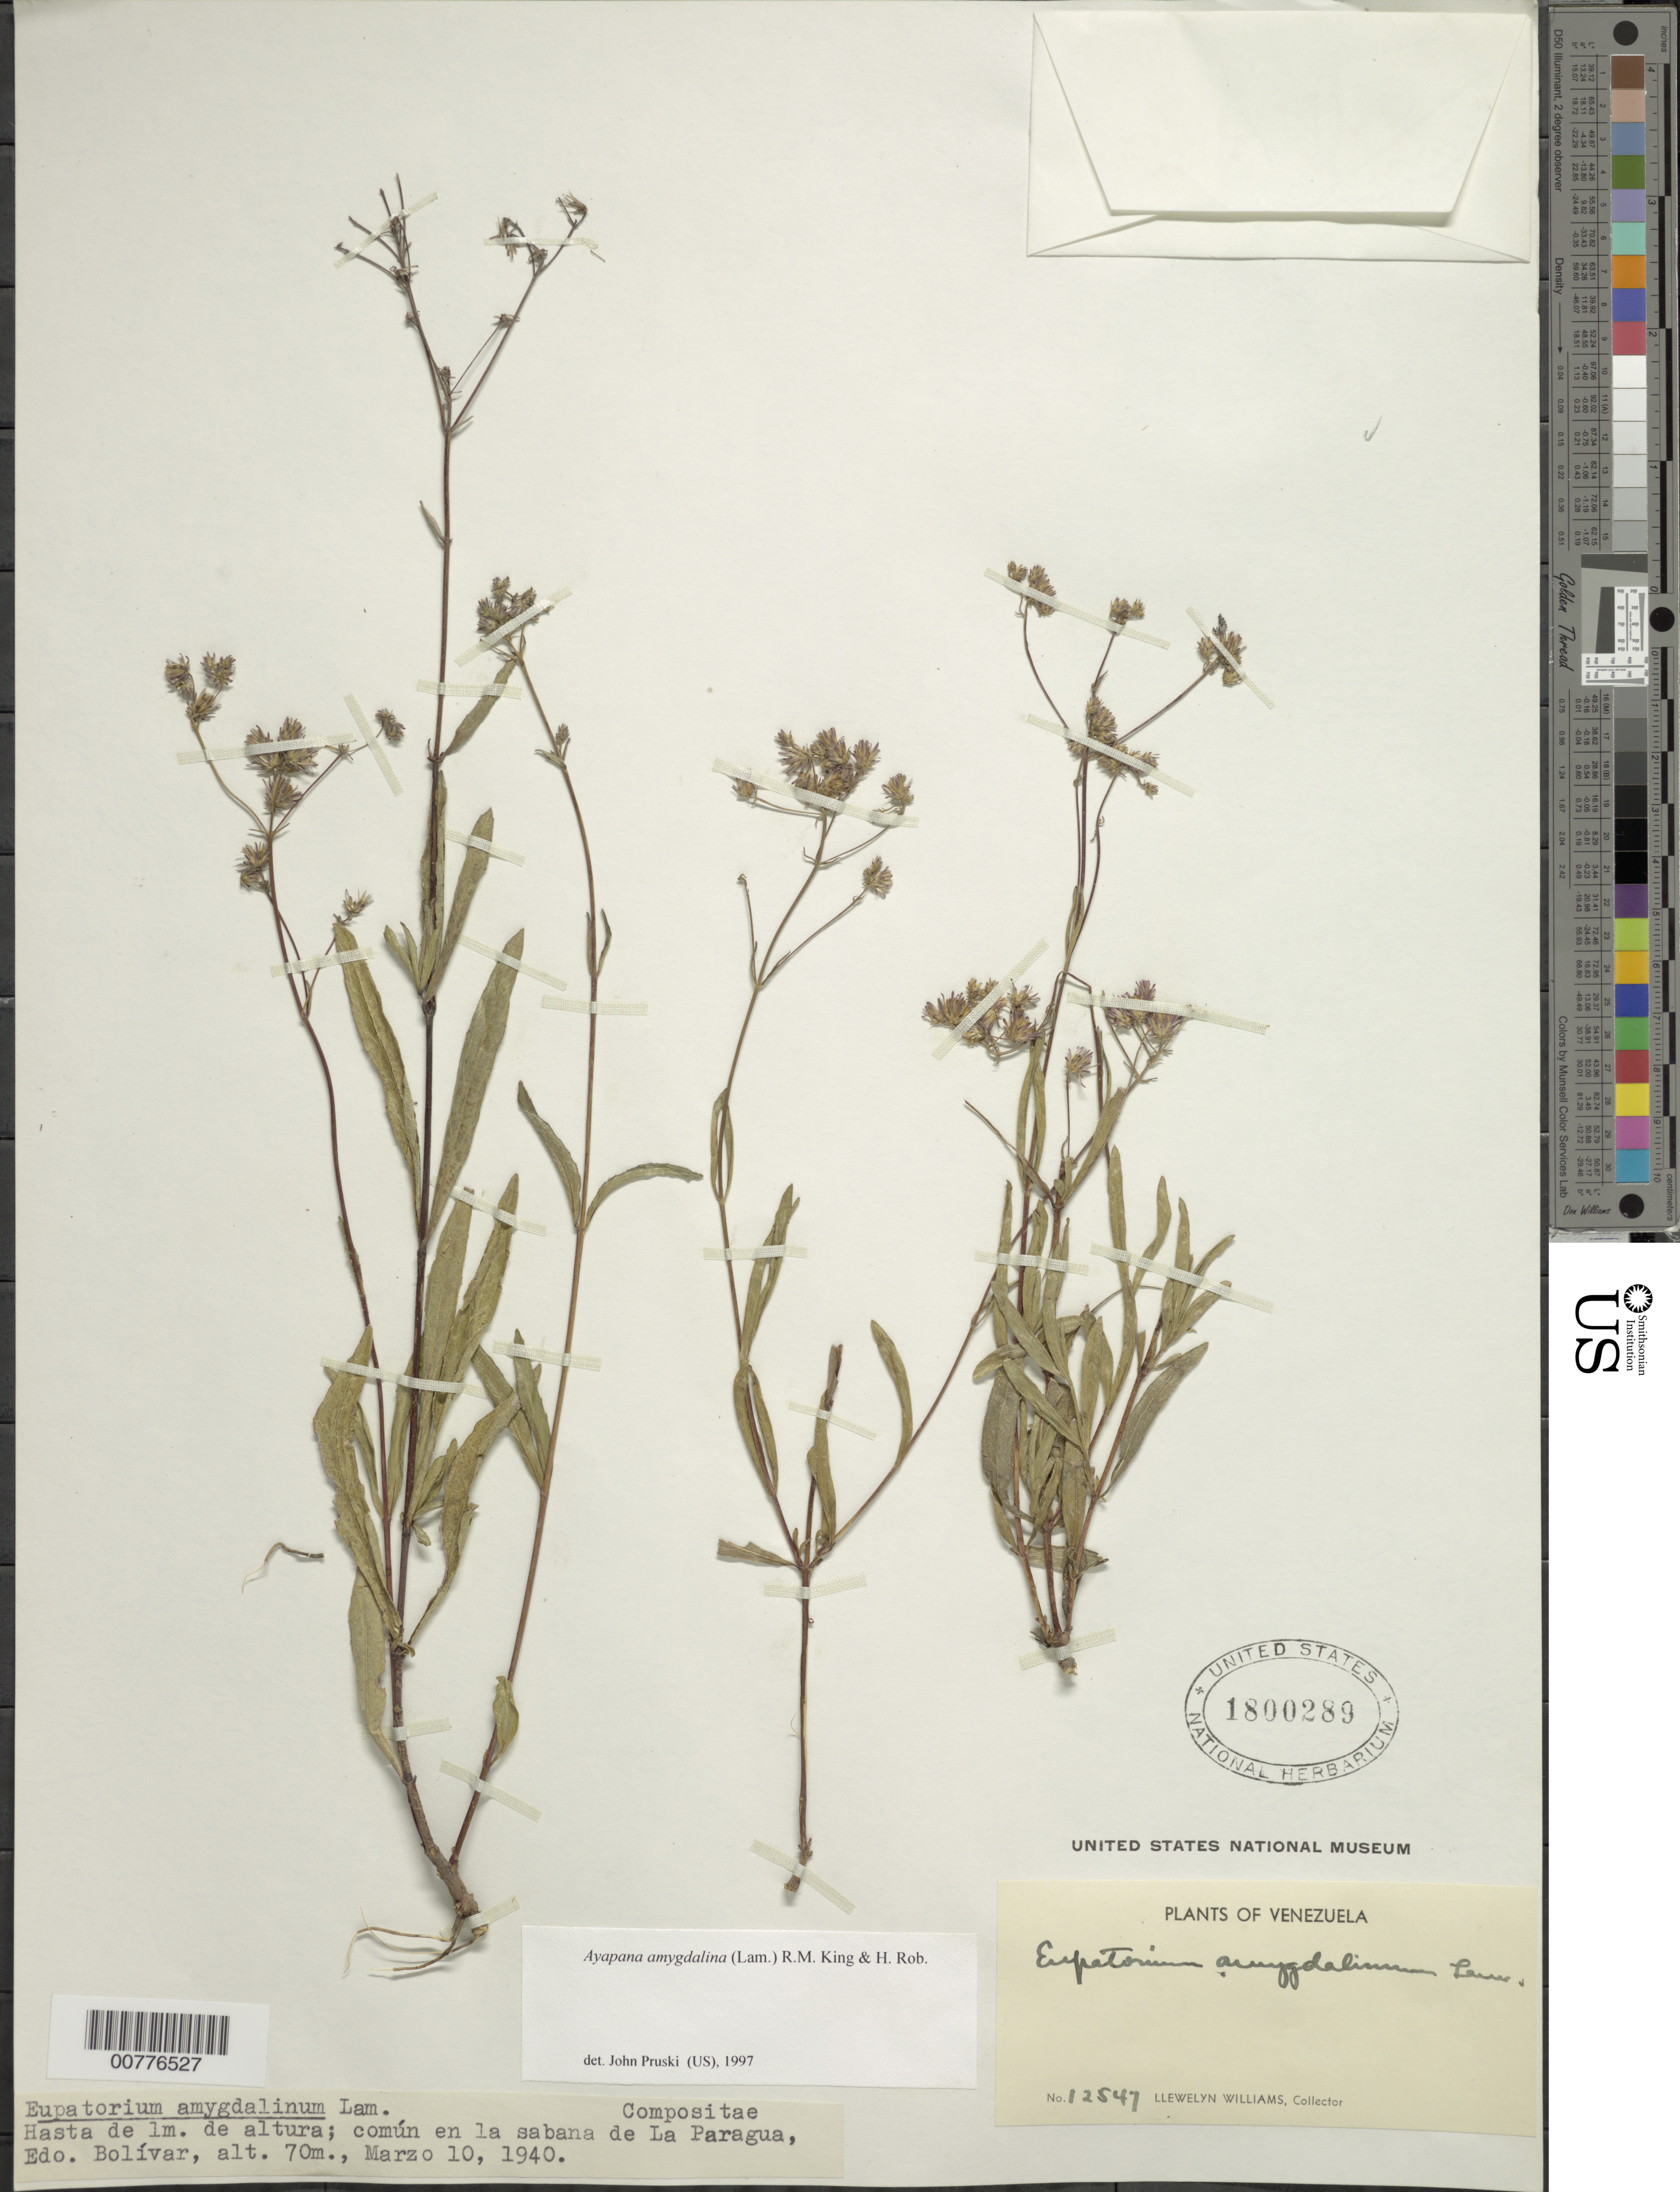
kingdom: Plantae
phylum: Tracheophyta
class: Magnoliopsida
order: Asterales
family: Asteraceae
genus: Ayapana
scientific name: Ayapana amygdalina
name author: (Lam.) R.M. King & H. Rob.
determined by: Pruski, J. F.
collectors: Ll. Williams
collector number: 12547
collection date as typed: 10-Mar-40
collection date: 1940-03-10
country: Venezuela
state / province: Bolívar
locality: La Paragua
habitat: Sabana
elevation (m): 70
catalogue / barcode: US 1800289